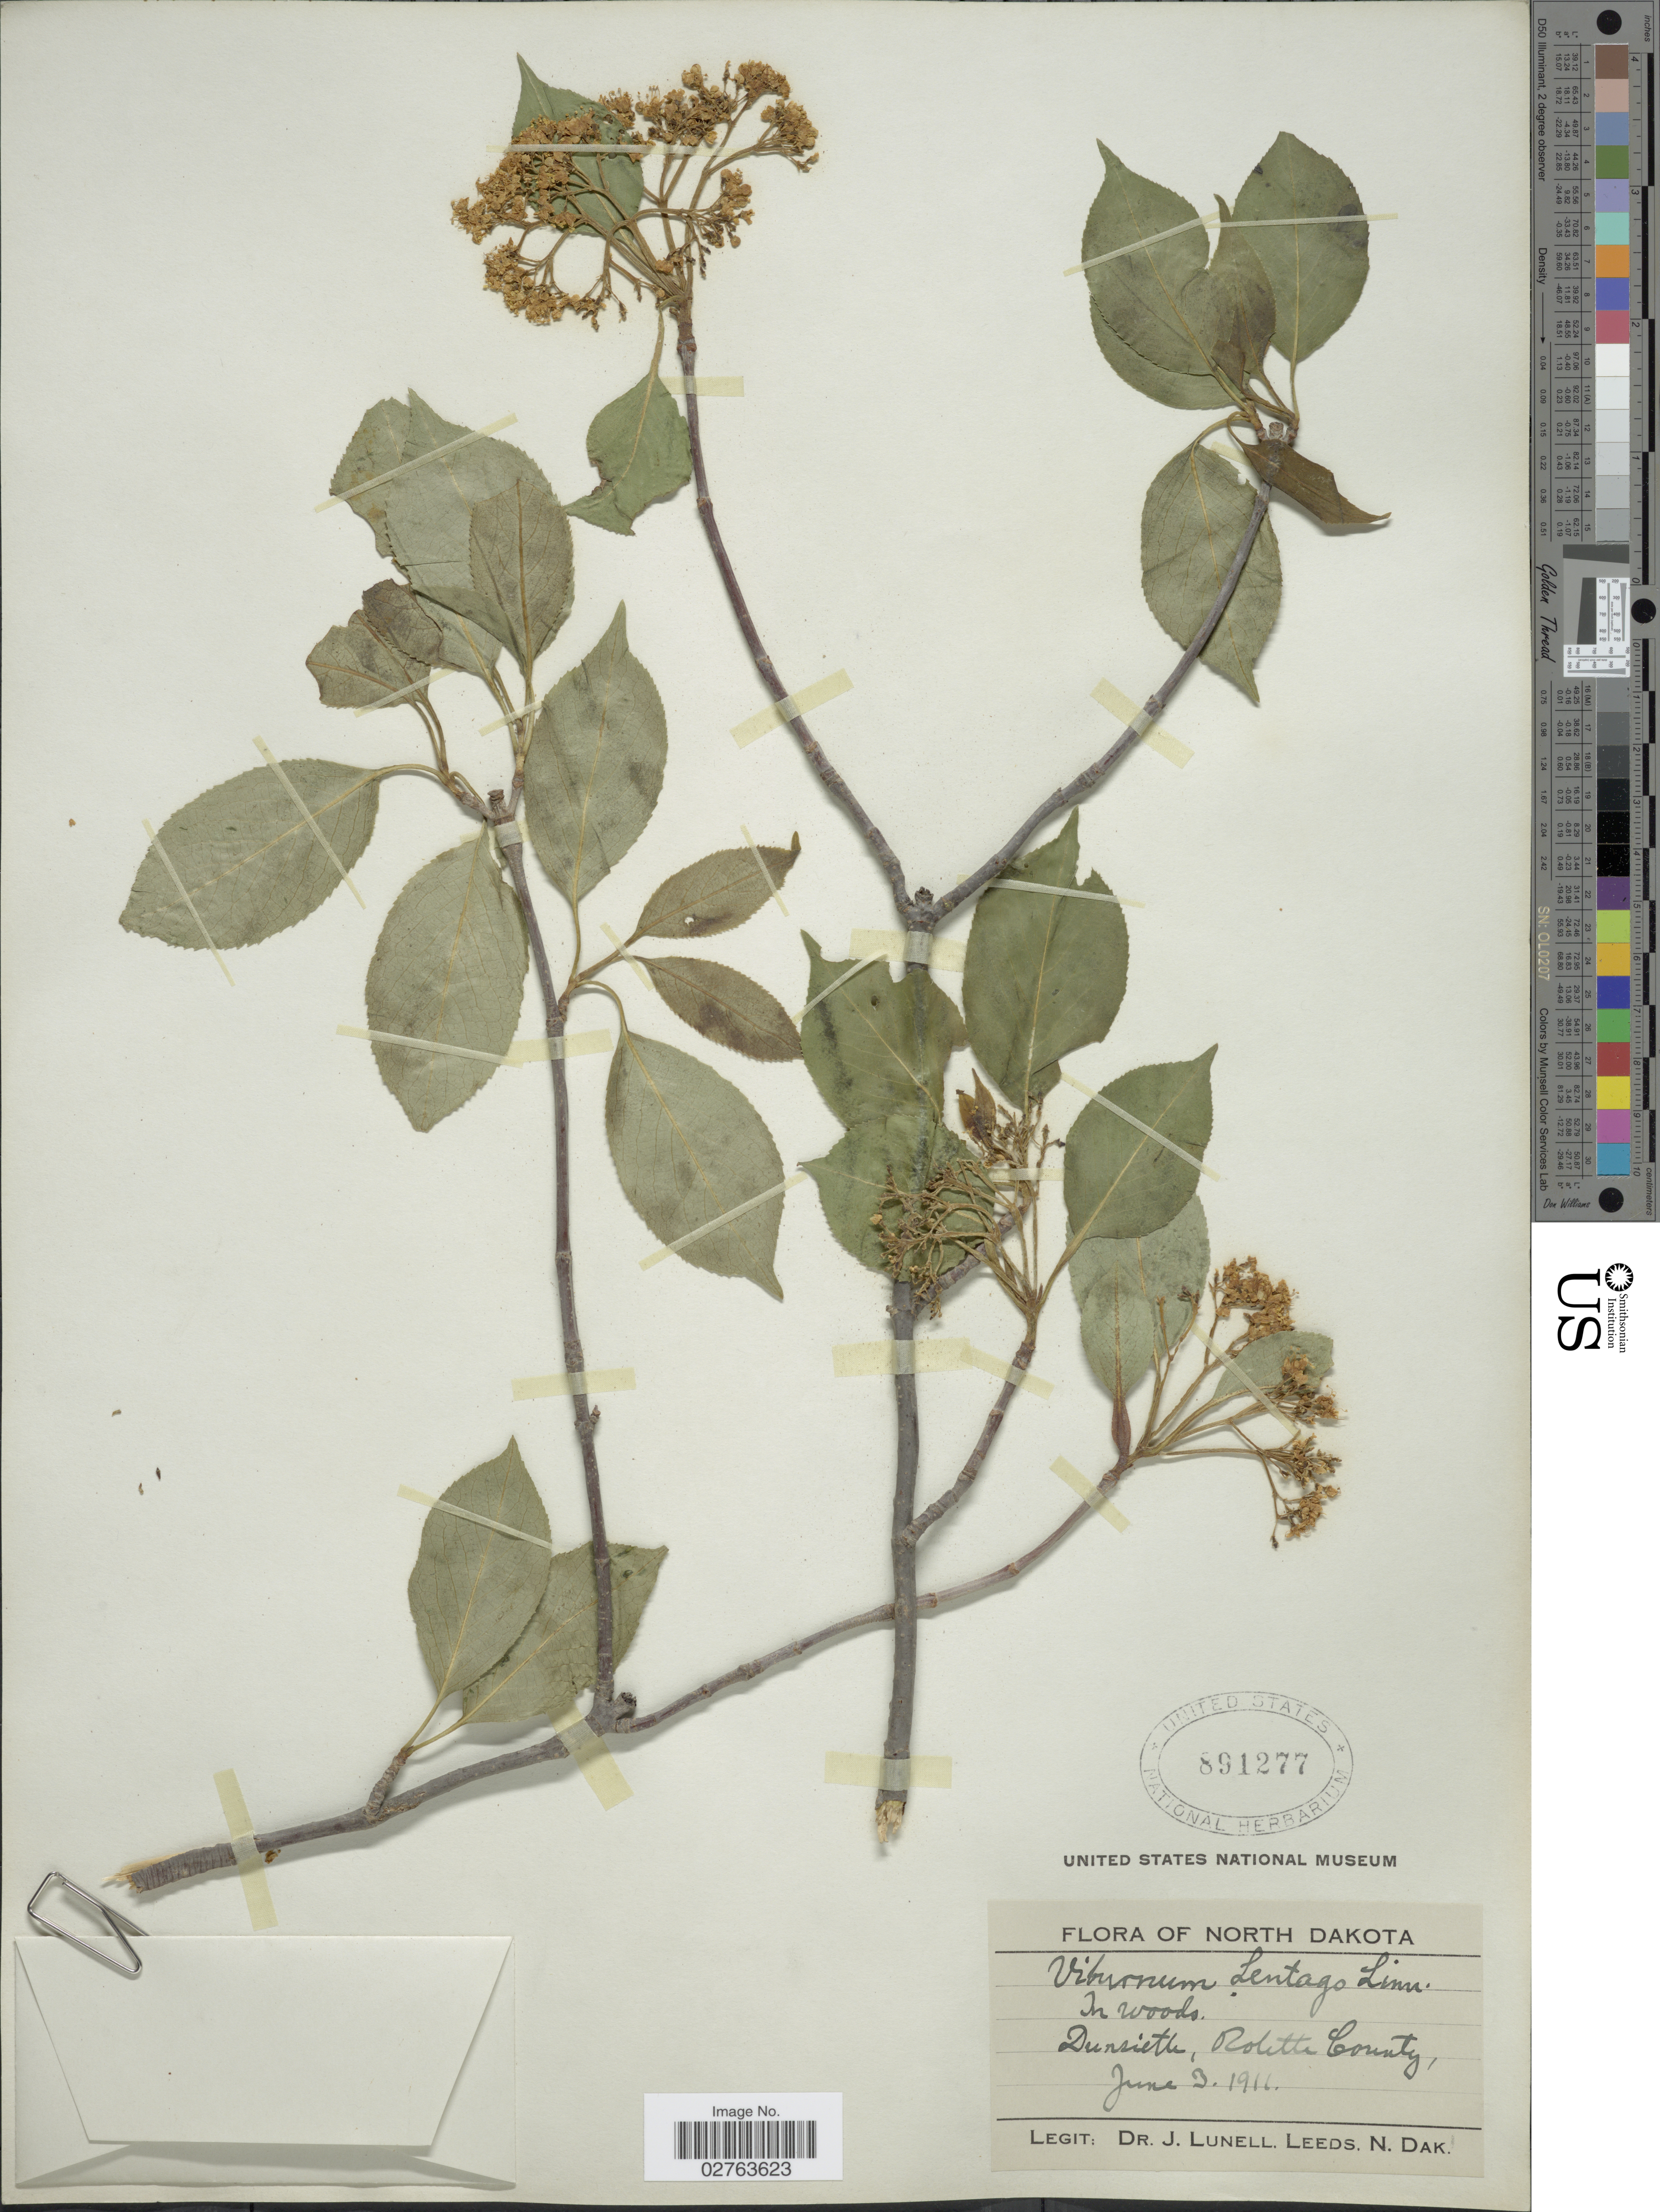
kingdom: Plantae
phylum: Tracheophyta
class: Magnoliopsida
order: Dipsacales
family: Viburnaceae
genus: Viburnum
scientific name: Viburnum lentago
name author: L.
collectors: J. Lunell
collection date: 1911-06-03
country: United States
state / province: North Dakota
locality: Dunsieth, Rolette County. Leeds.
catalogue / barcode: US 891277